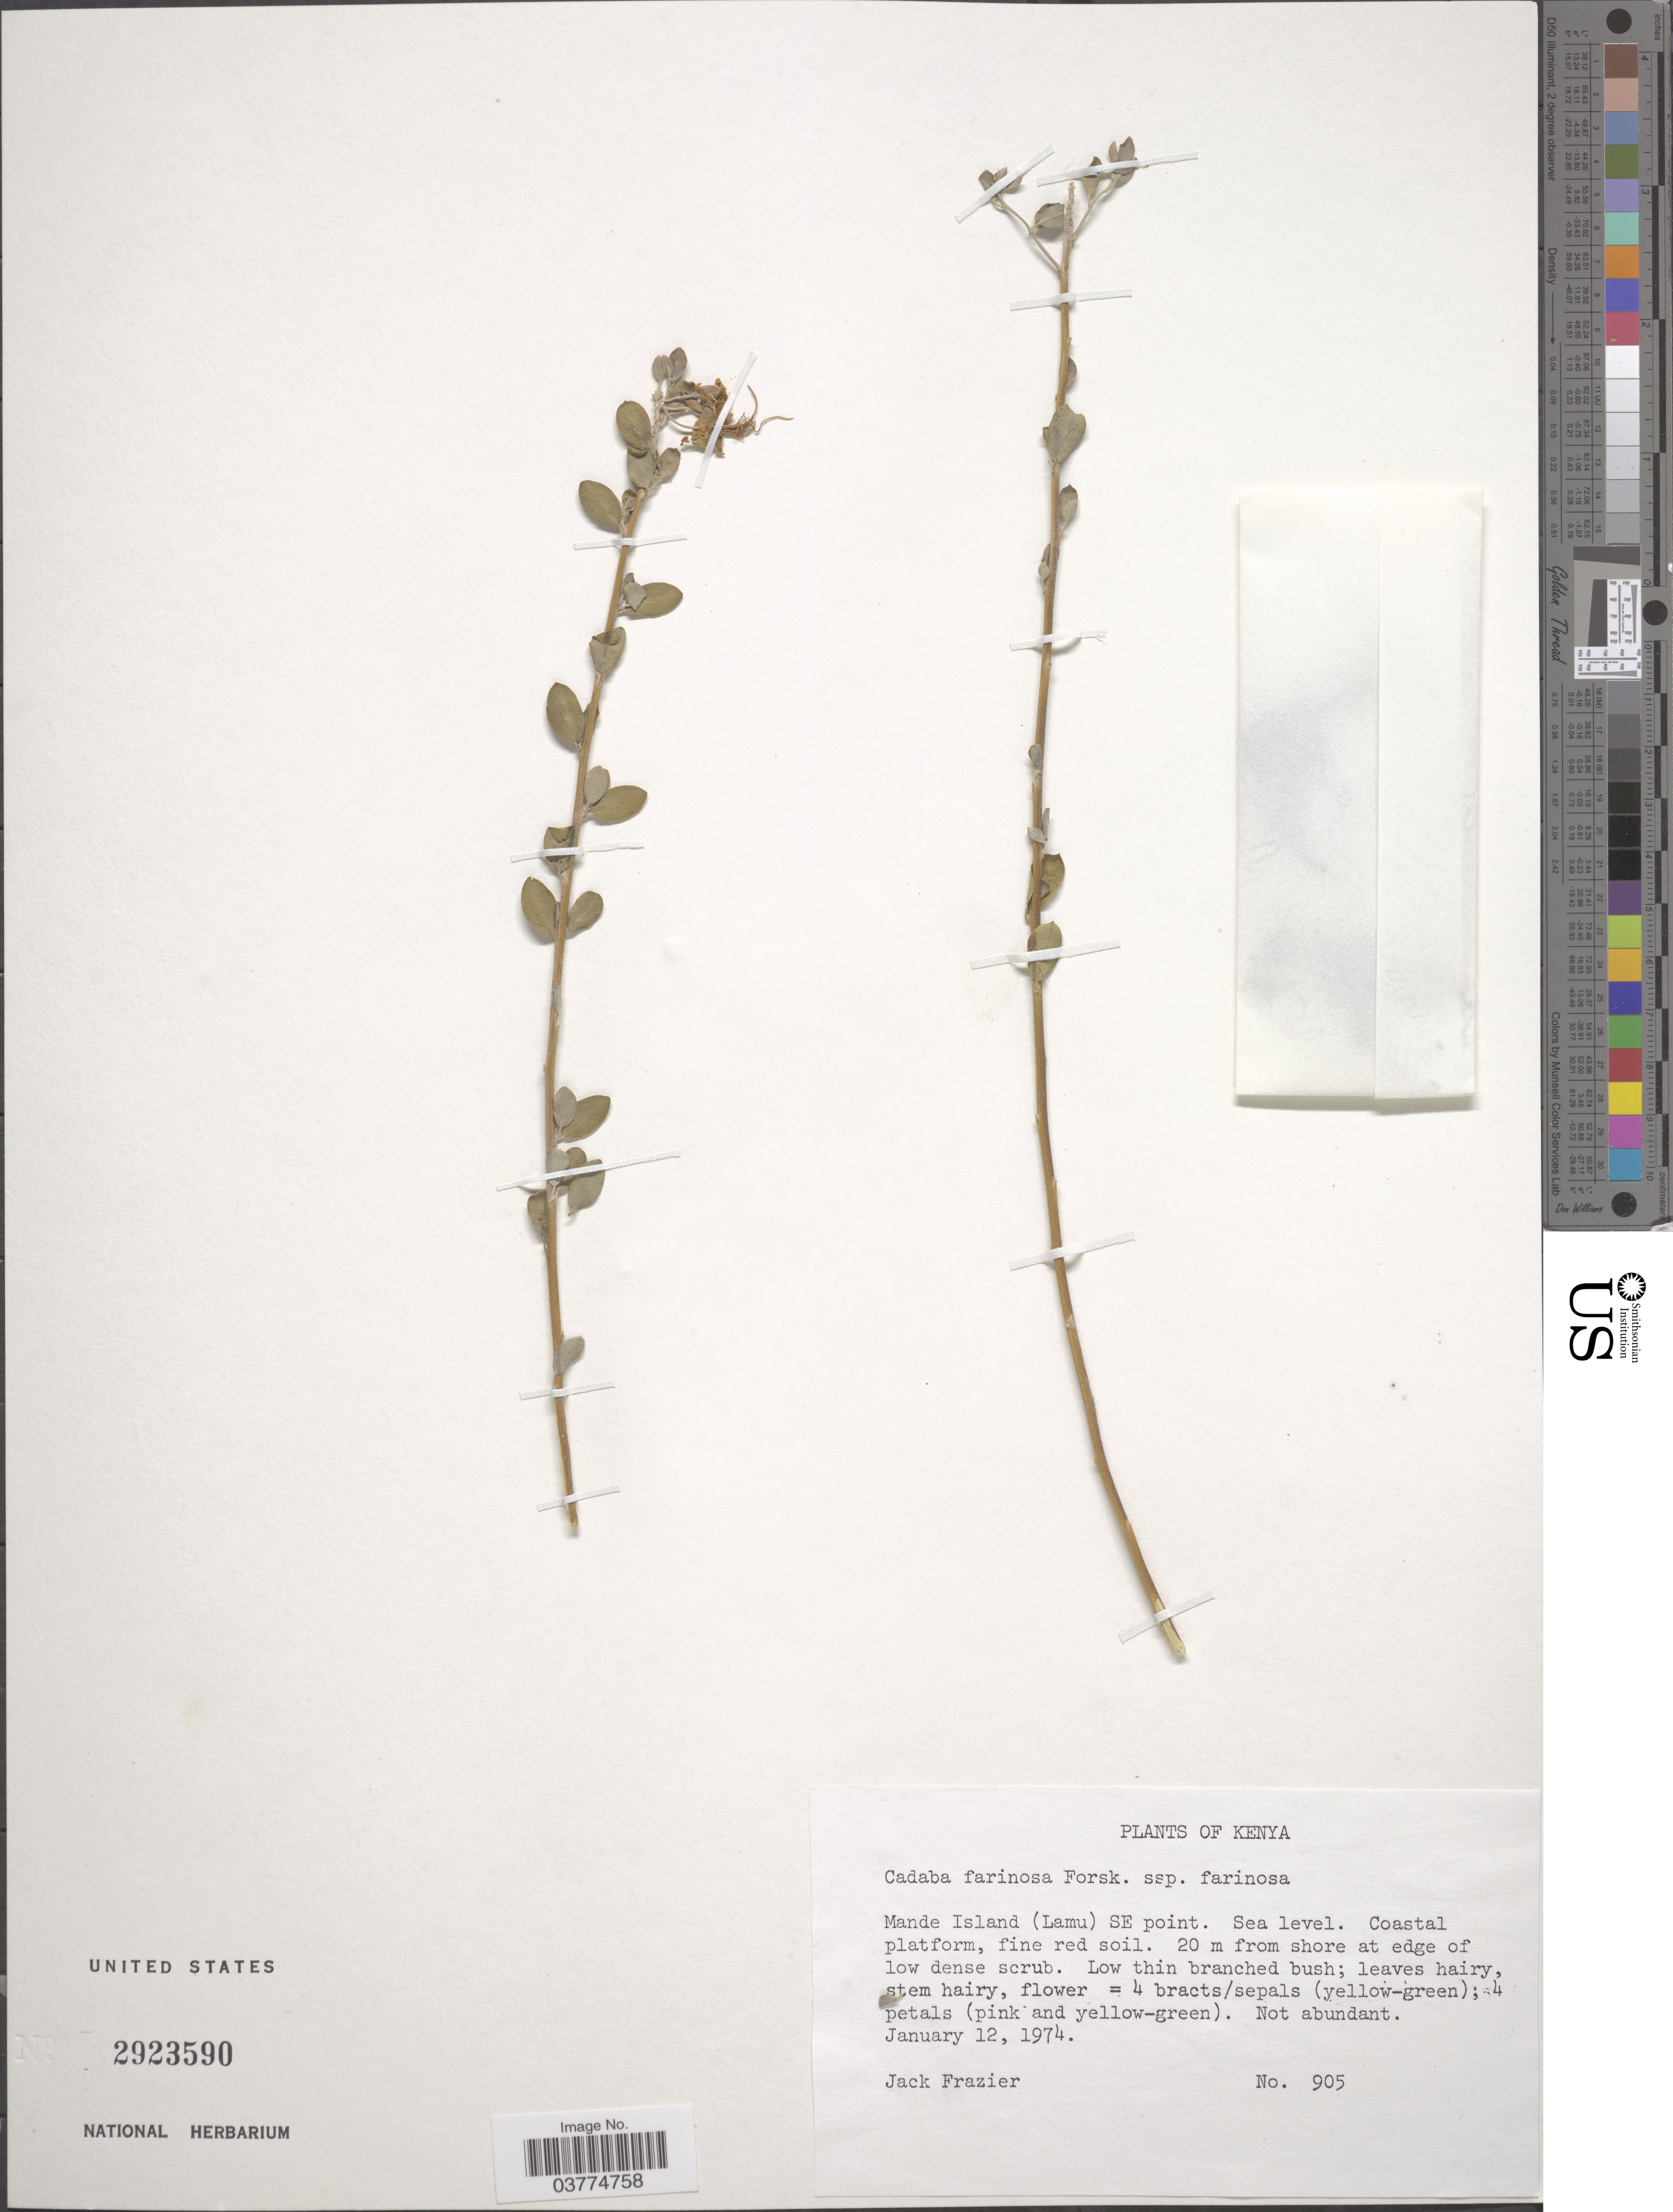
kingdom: Plantae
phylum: Tracheophyta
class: Magnoliopsida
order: Brassicales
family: Capparaceae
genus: Cadaba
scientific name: Cadaba farinosa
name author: Forssk.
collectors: J. Frazier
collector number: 905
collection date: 1974-01-12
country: Kenya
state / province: Lamu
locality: Mande Island ( Lamu) SE point.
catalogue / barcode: US 2923590